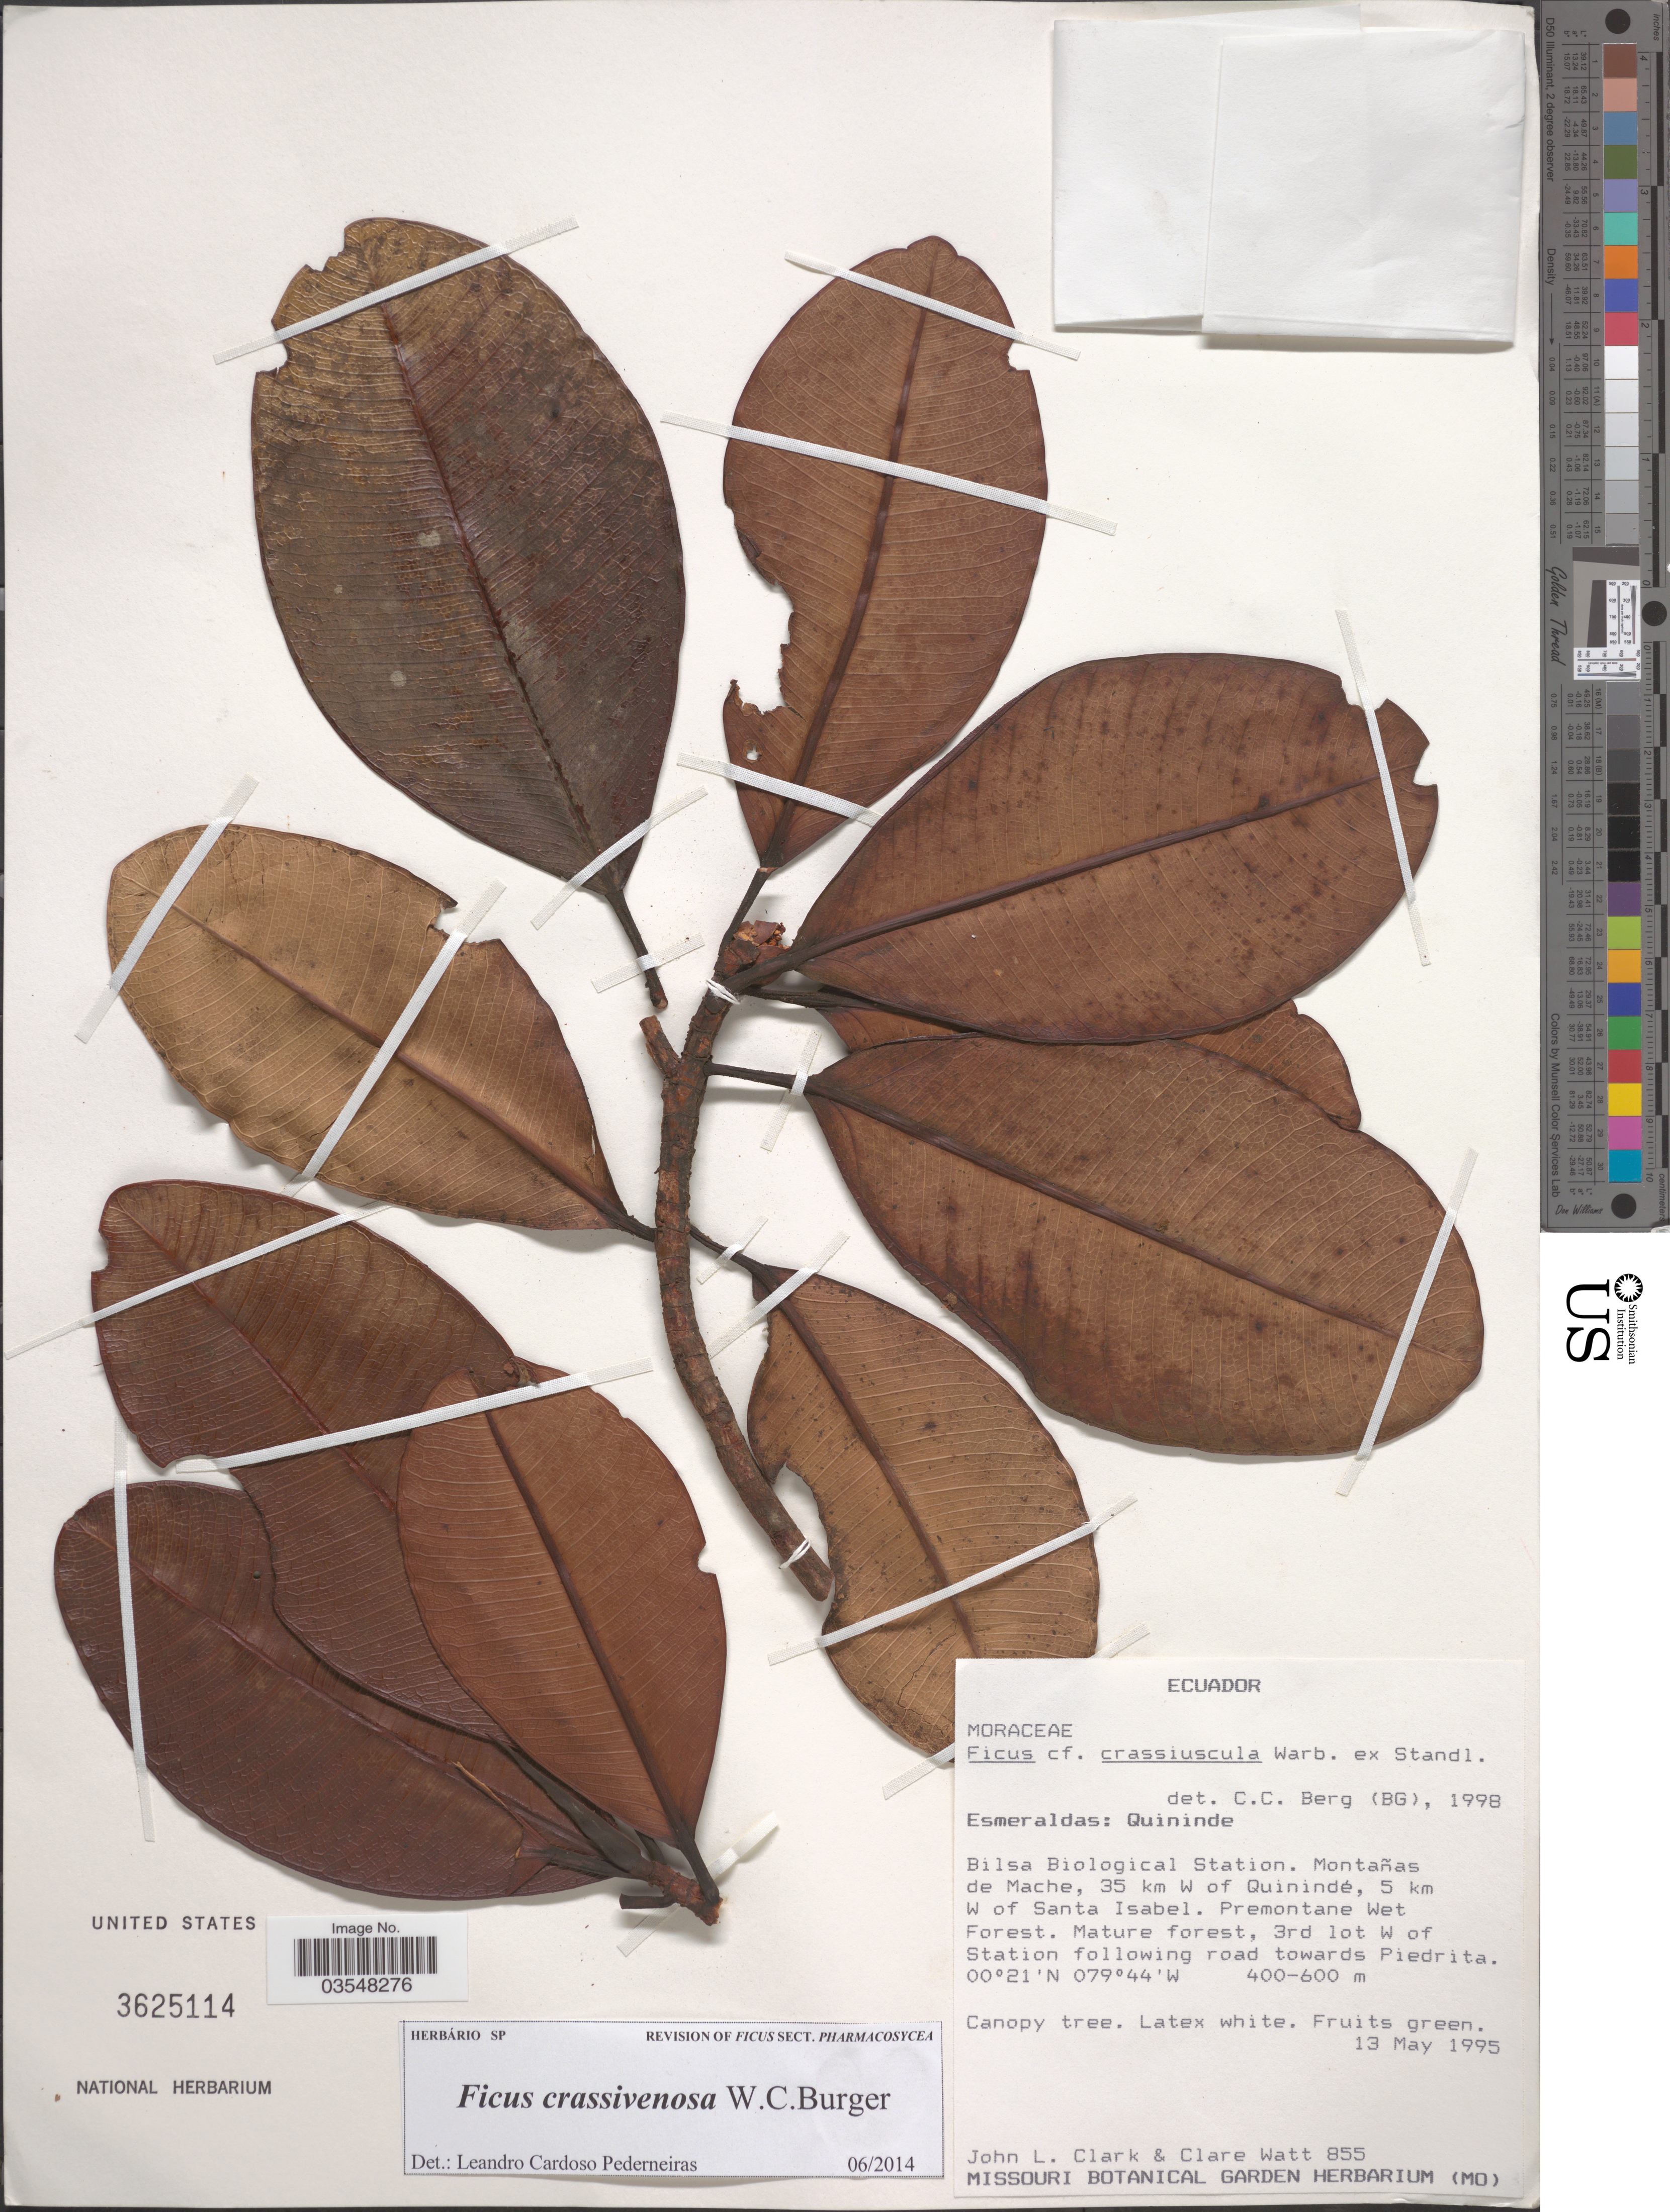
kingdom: Plantae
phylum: Tracheophyta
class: Magnoliopsida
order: Rosales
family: Moraceae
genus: Ficus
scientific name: Ficus crassivenosa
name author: W.C. Burger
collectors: J. L. Clark & C. Watt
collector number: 855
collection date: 1995-05-13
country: Ecuador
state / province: Esmeraldas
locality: Quininde. Bilsa Biological Station. Montañas de Mache, 35 km W of Quinindé, 5 km W of Santa Isabel. Premontane Wet Forest. Mature forest, 3rd lot W of Station following road towards Piedrita.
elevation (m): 400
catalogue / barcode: US 3625114